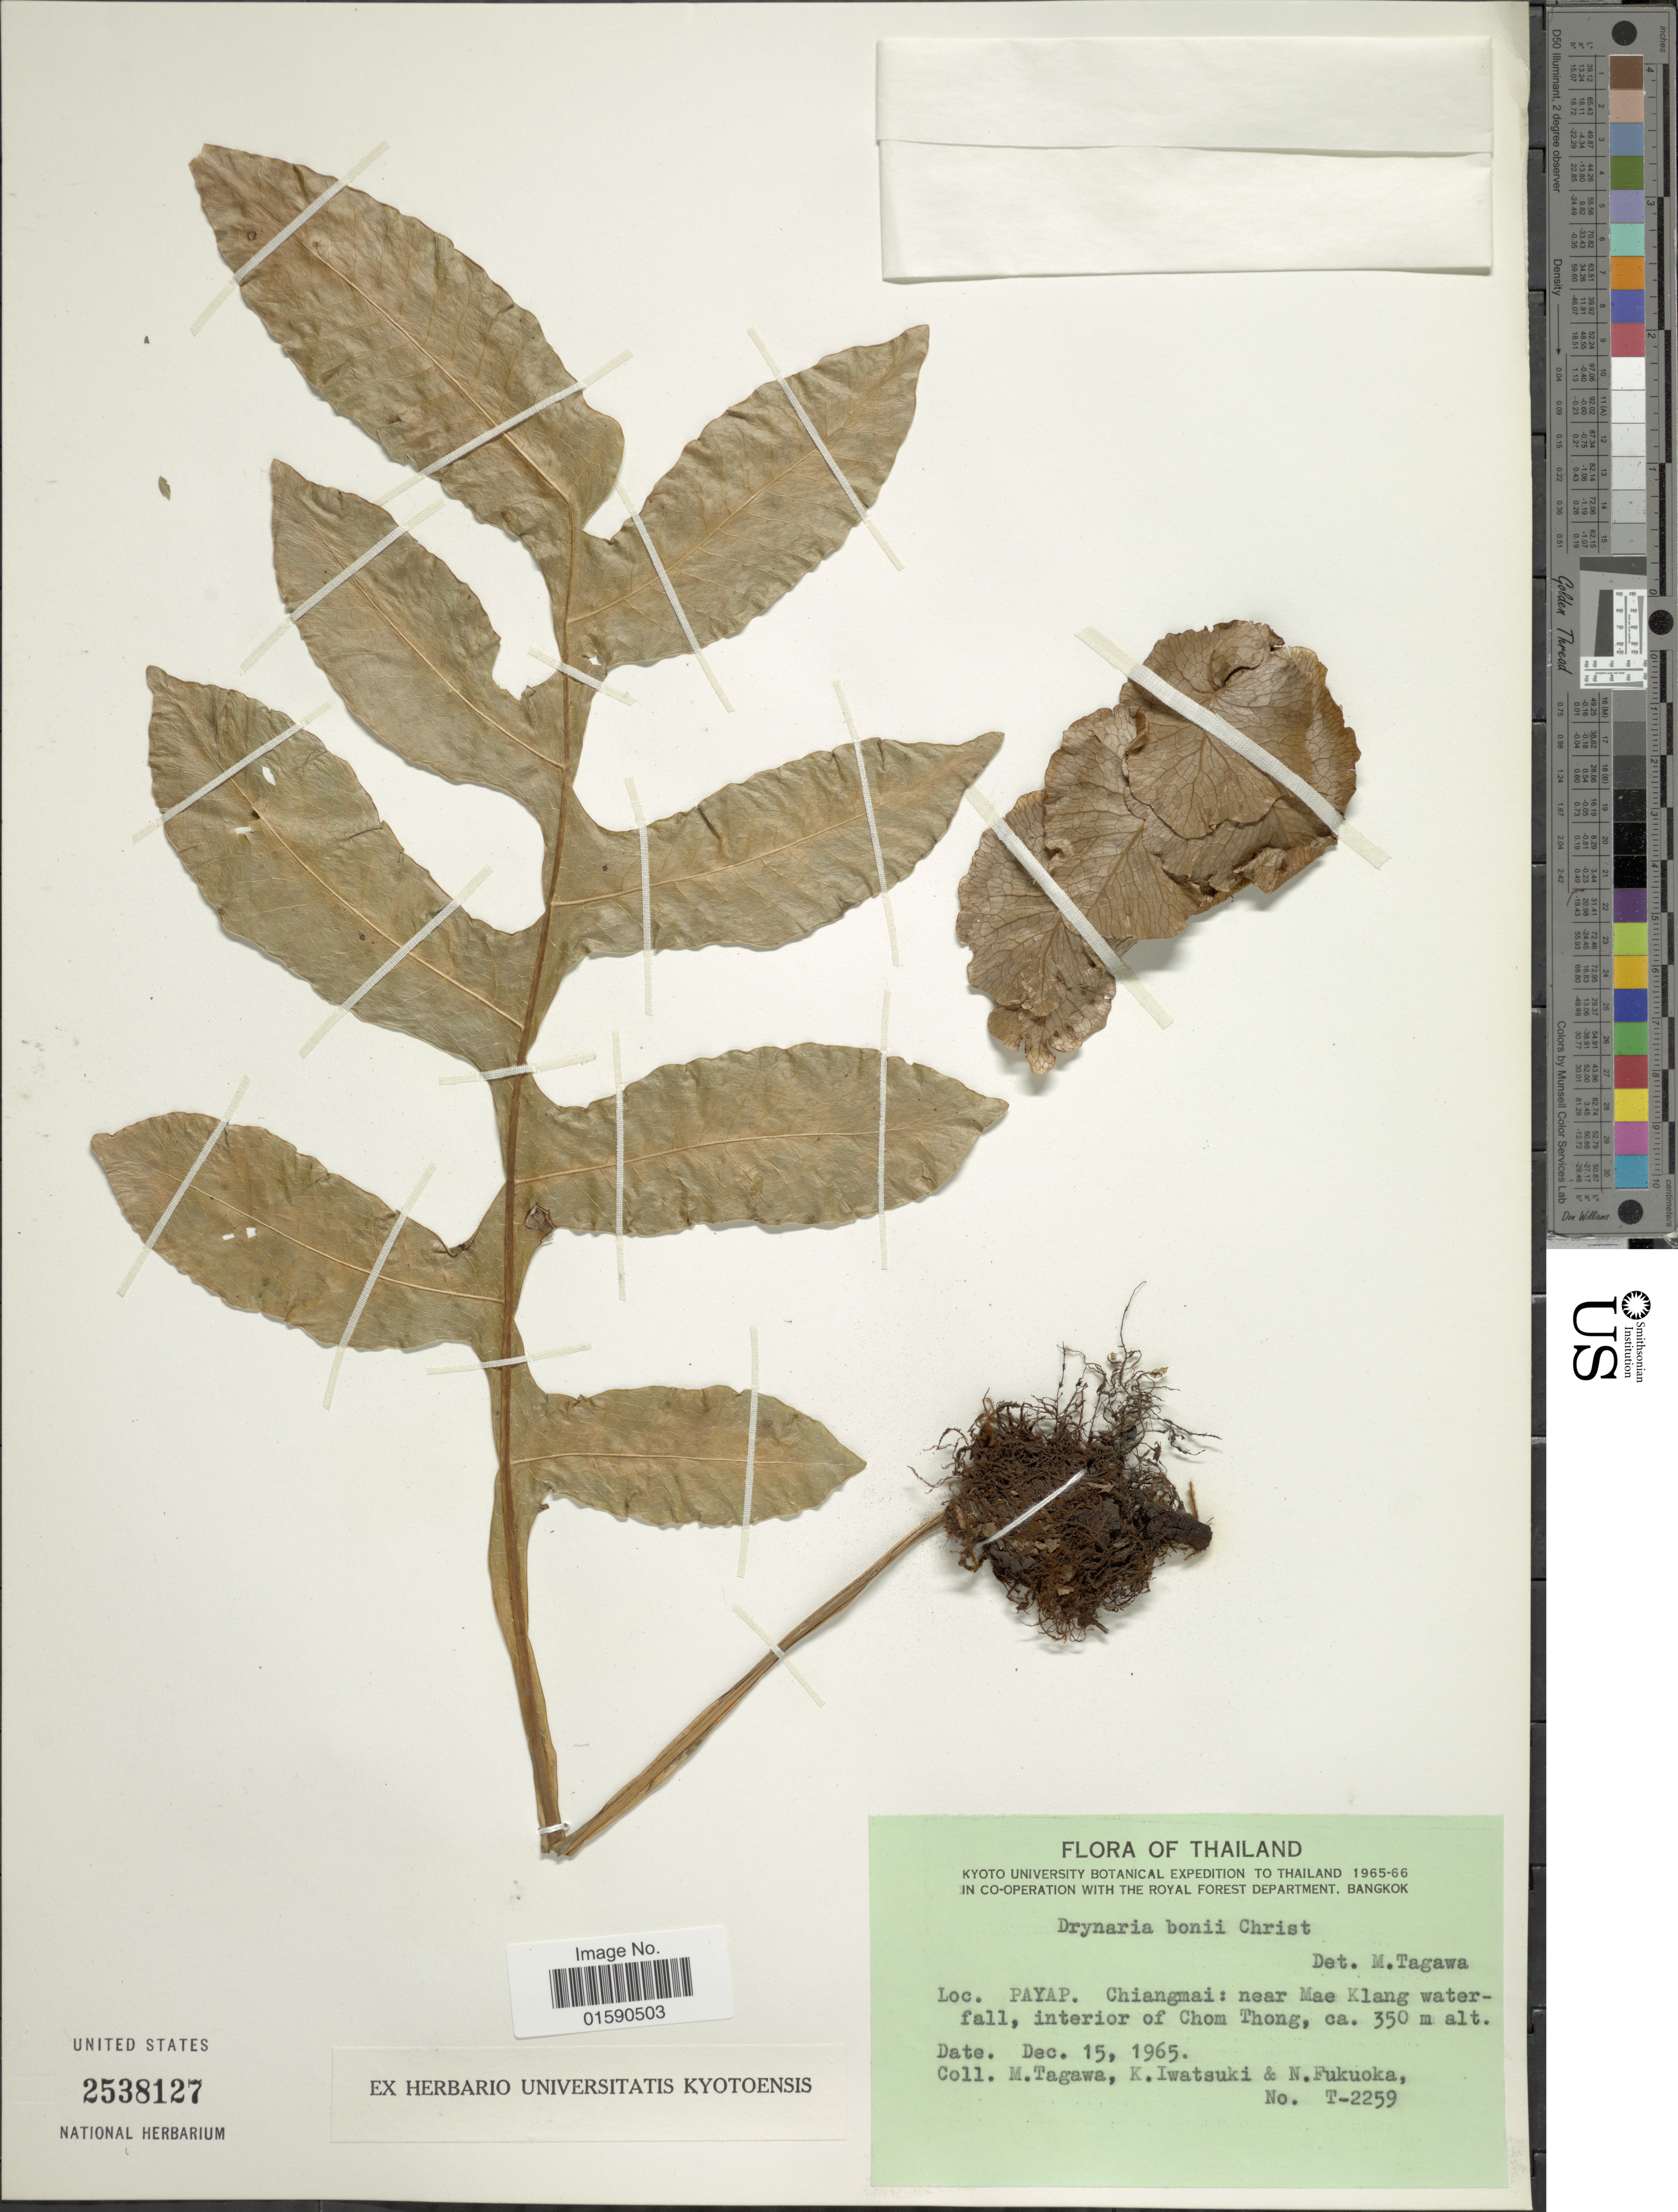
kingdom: Plantae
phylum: Tracheophyta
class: Polypodiopsida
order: Polypodiales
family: Polypodiaceae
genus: Drynaria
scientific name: Drynaria bonii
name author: Christ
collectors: M. Tagawa, K. Iwatsuki & N. Fukuoka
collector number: T 2259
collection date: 1965-12-15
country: Thailand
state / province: Chiang Mai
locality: Payap. Chiangmai: near Mae Klang waterfall, interior of Chom Thong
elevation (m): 350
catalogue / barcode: US 2538127